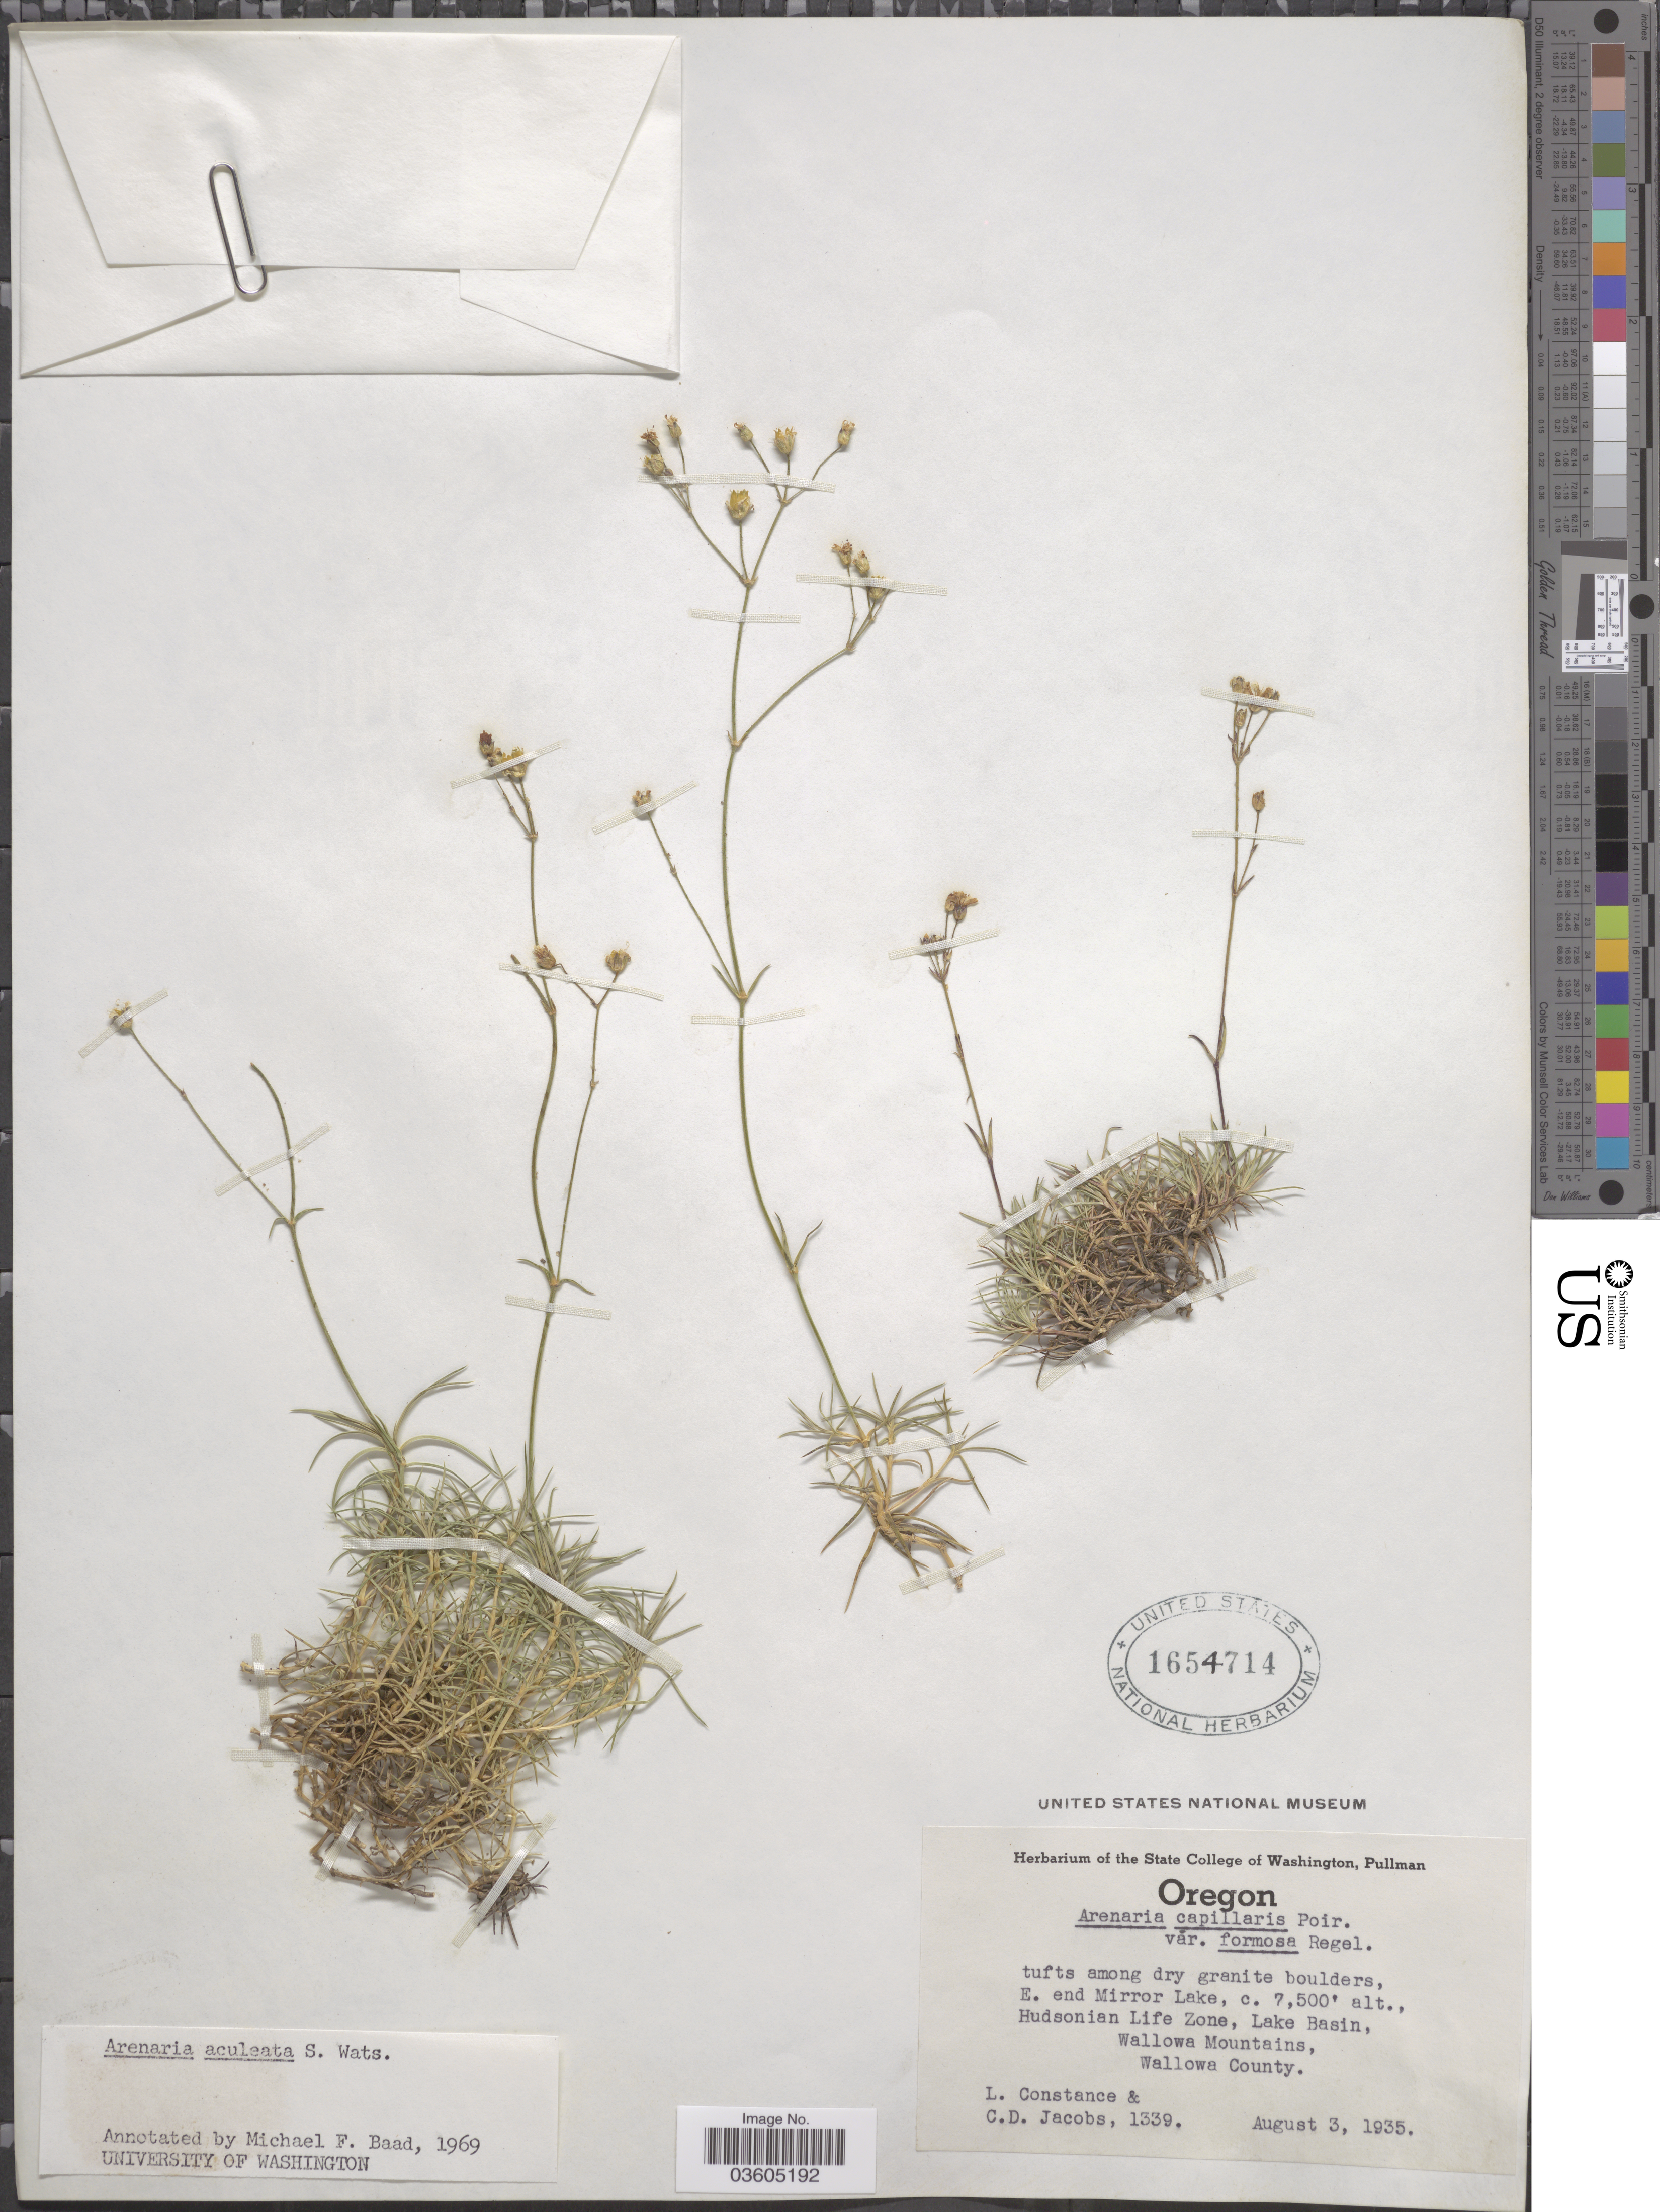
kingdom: Plantae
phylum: Tracheophyta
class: Magnoliopsida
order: Caryophyllales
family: Caryophyllaceae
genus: Eremogone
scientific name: Eremogone aculeata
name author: (S. Watson) Ikonn.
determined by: U.S. National Herbarium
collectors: L. Constance & C. D. Jacobs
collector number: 1339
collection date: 1935-08-03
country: United States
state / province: Oregon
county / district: Wallowa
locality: E. end Mirror Lake. Hdsonian Life Zone, Lake Basin, Wallowa Mountains, Wallowa County.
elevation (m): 2286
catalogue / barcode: US 1654714